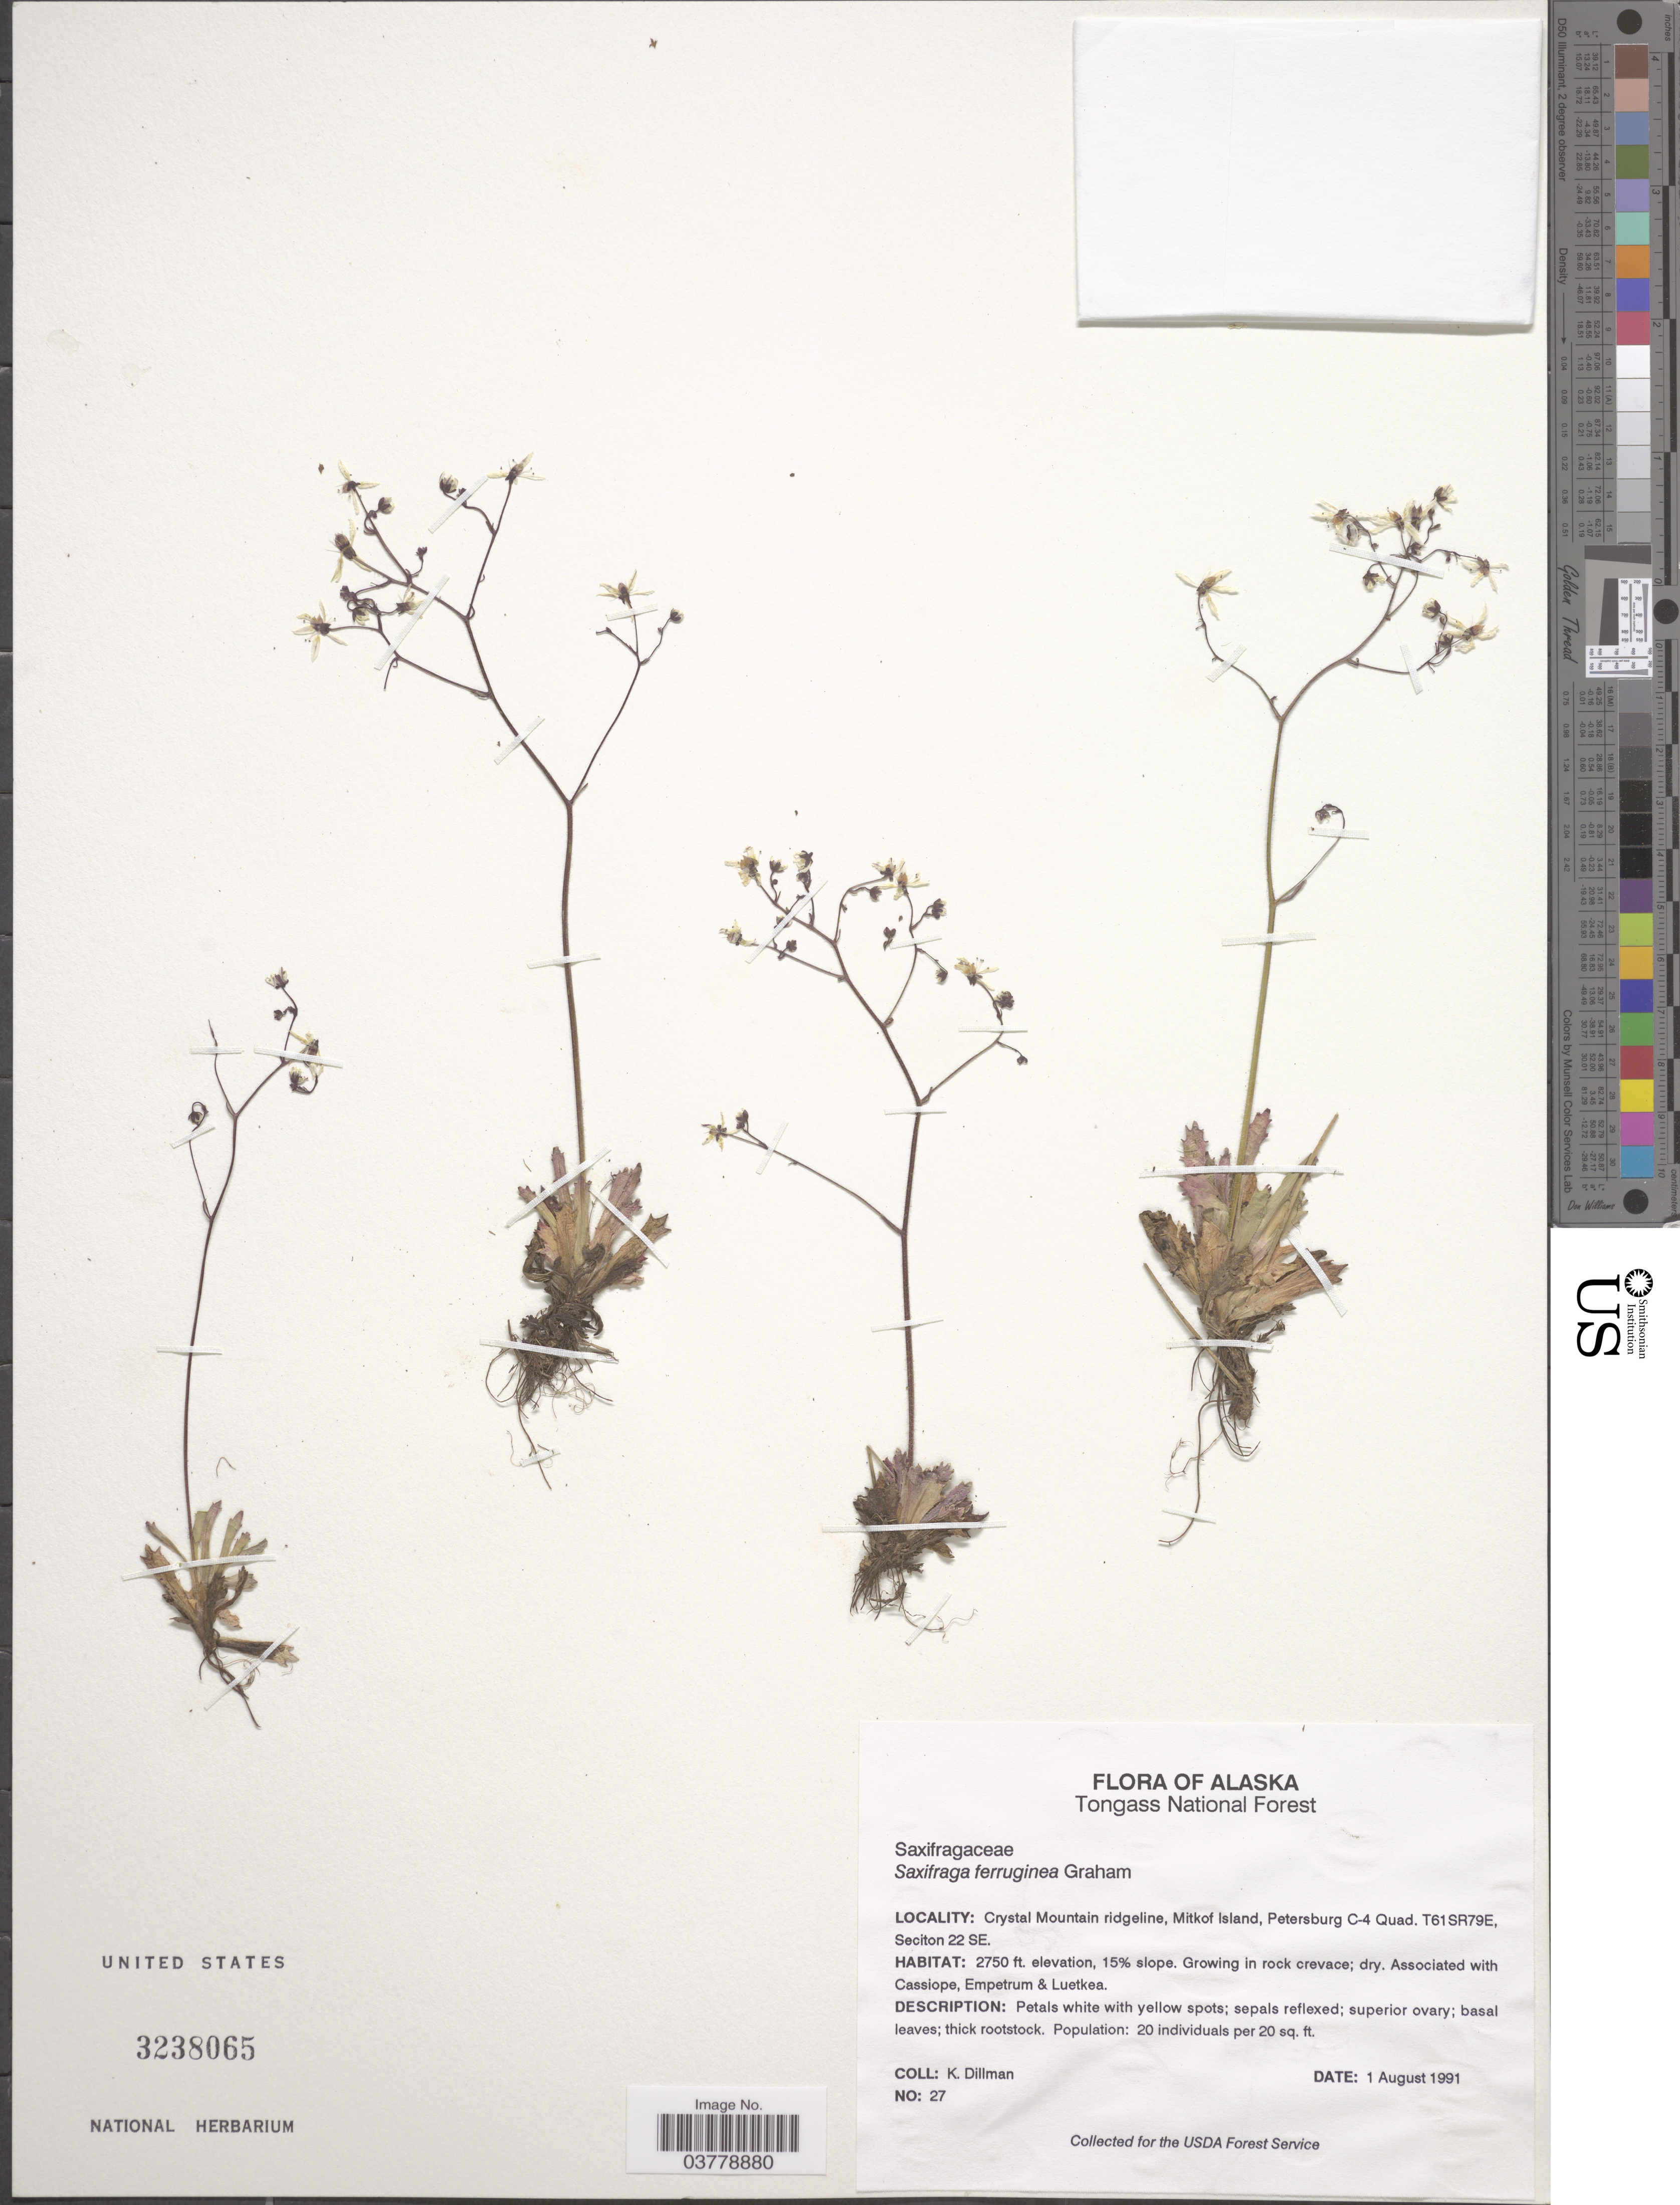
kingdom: Plantae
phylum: Tracheophyta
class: Magnoliopsida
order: Saxifragales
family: Saxifragaceae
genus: Micranthes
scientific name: Micranthes ferruginea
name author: (Graham) Brouillet & Gornall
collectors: K. Dillman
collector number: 27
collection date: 1991-08-01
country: United States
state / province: Alaska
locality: Tongass National Forest. Crystal Mountain ridgeline, Mitkof Island, Petersburg C-4 Quad. T61SR79E, Section 22 SE.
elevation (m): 838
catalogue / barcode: US 3238065